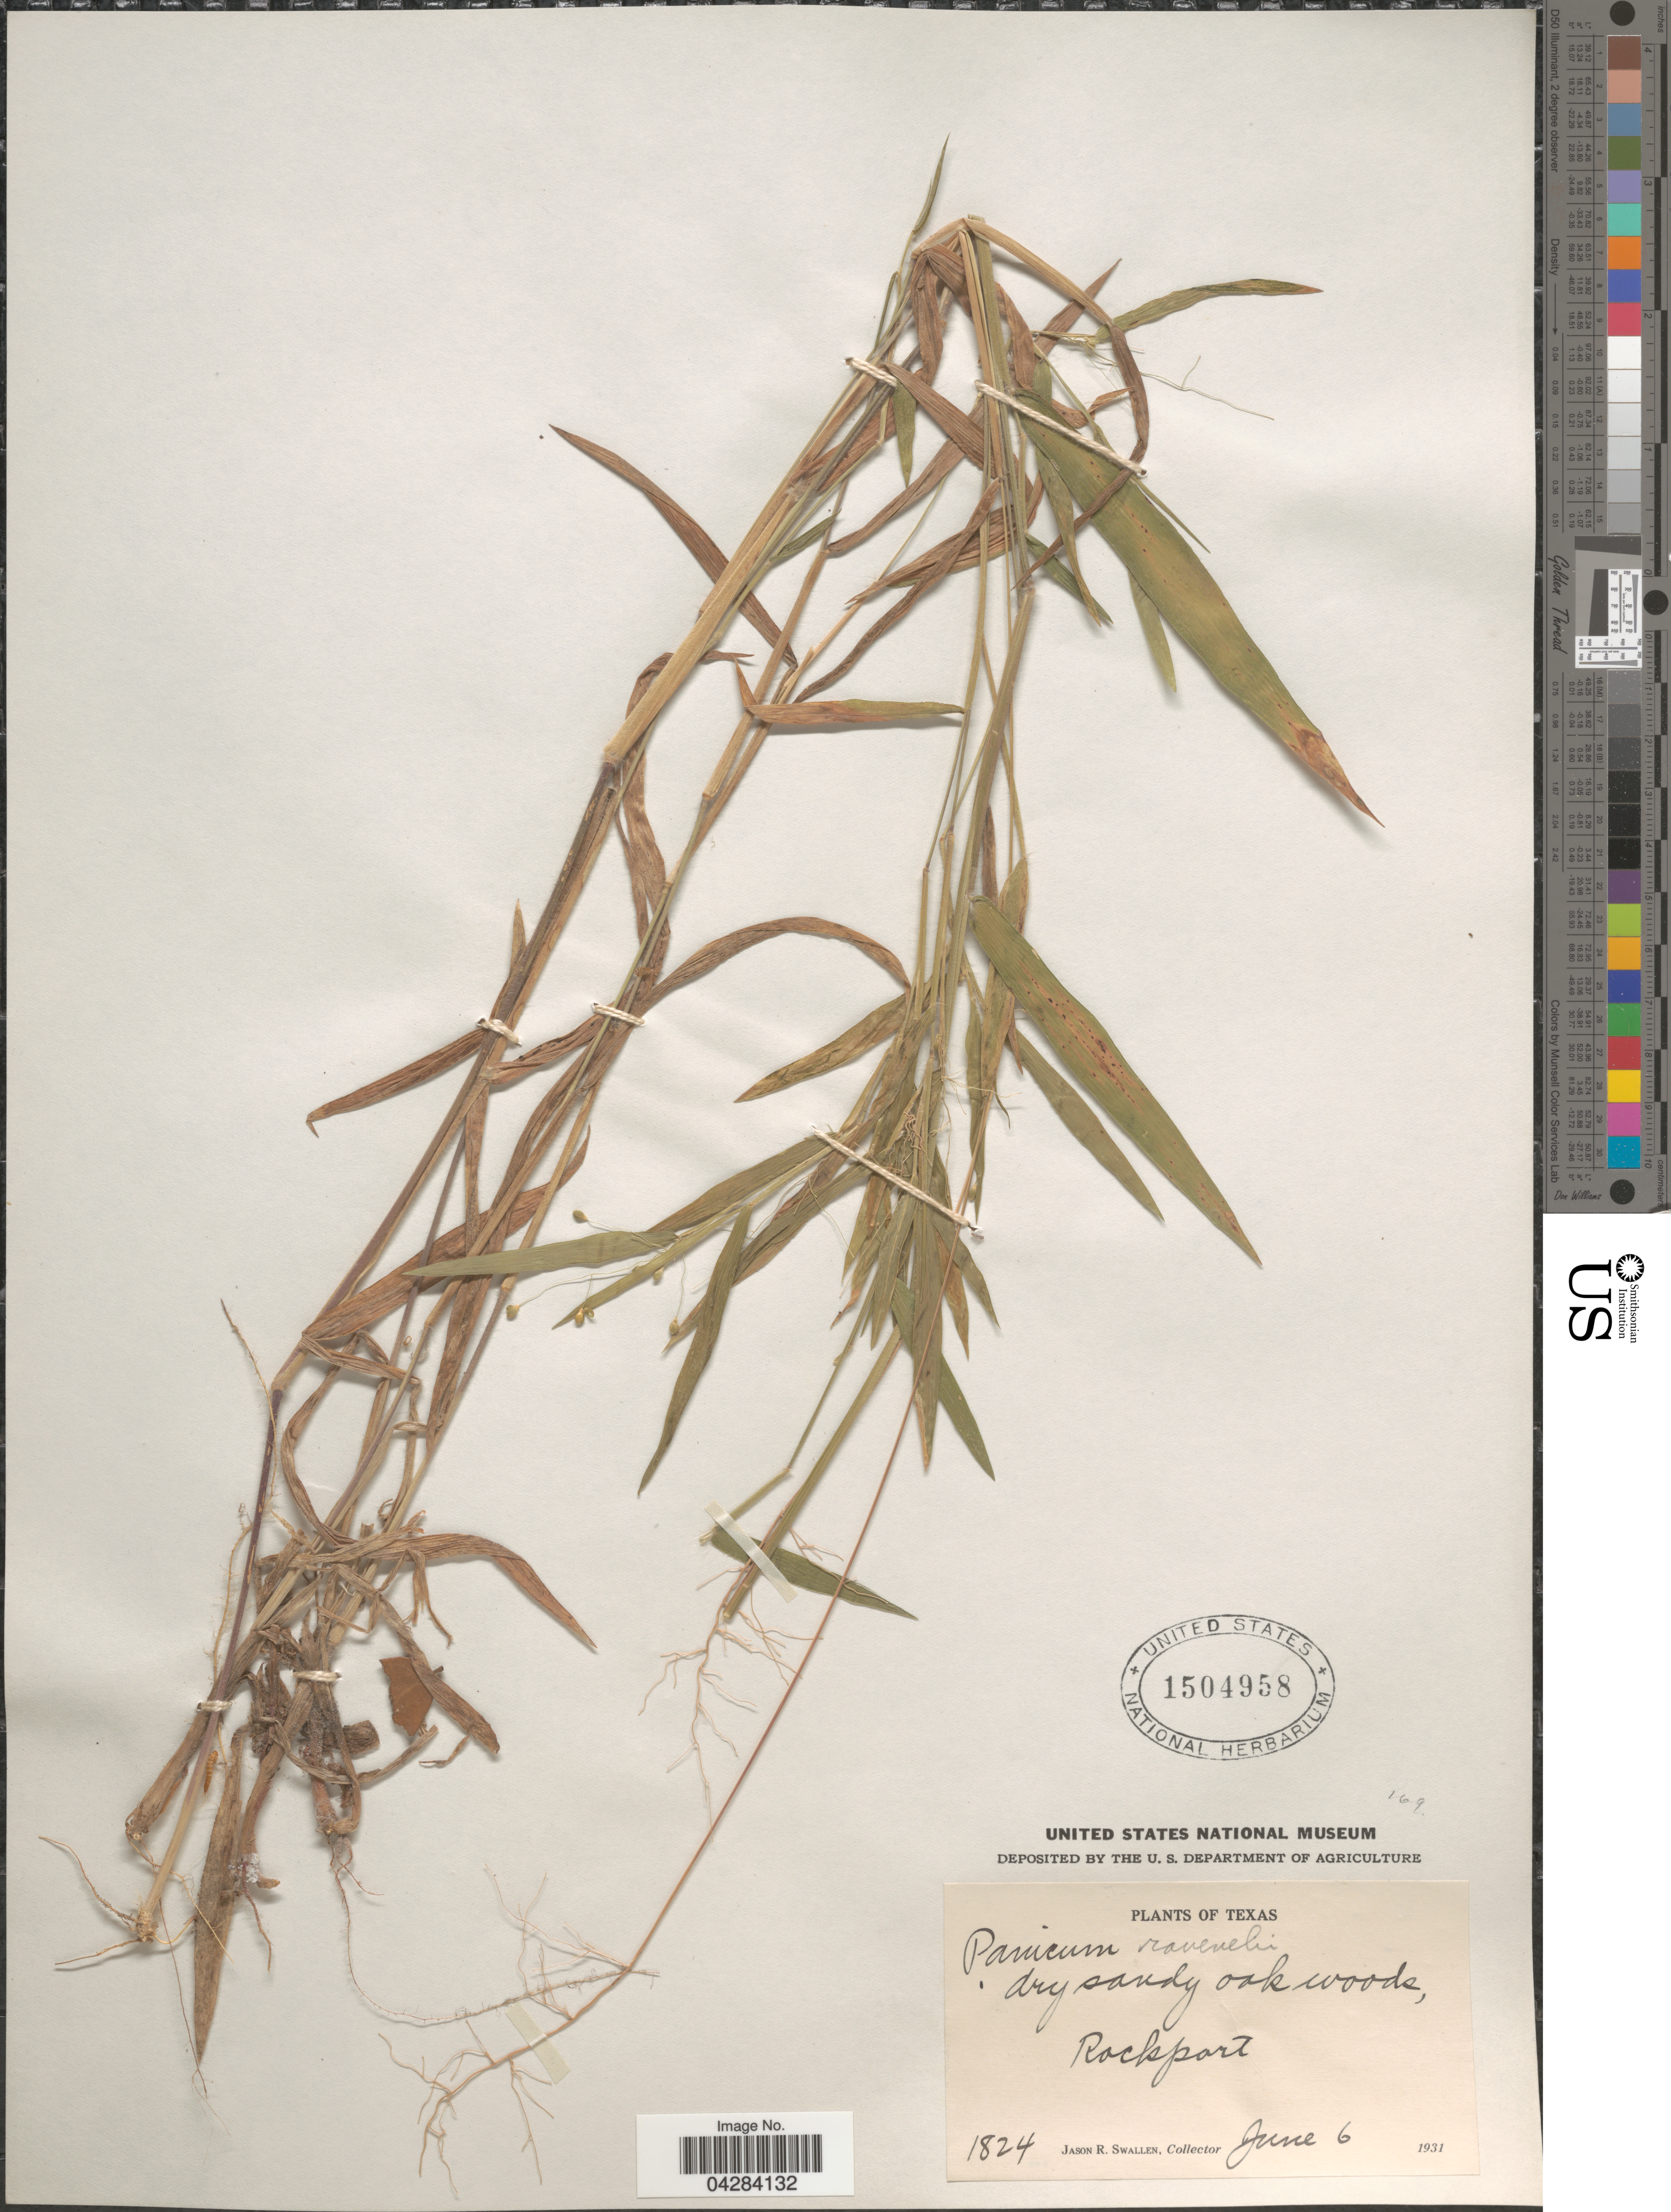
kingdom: Plantae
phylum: Tracheophyta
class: Liliopsida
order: Poales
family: Poaceae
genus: Dichanthelium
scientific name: Dichanthelium oligosanthes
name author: (Schult.) Gould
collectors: J. R. Swallen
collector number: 1824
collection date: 1931-06-06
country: United States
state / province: Texas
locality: Dry sandy oak woods, Rockport.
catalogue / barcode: US 1504958